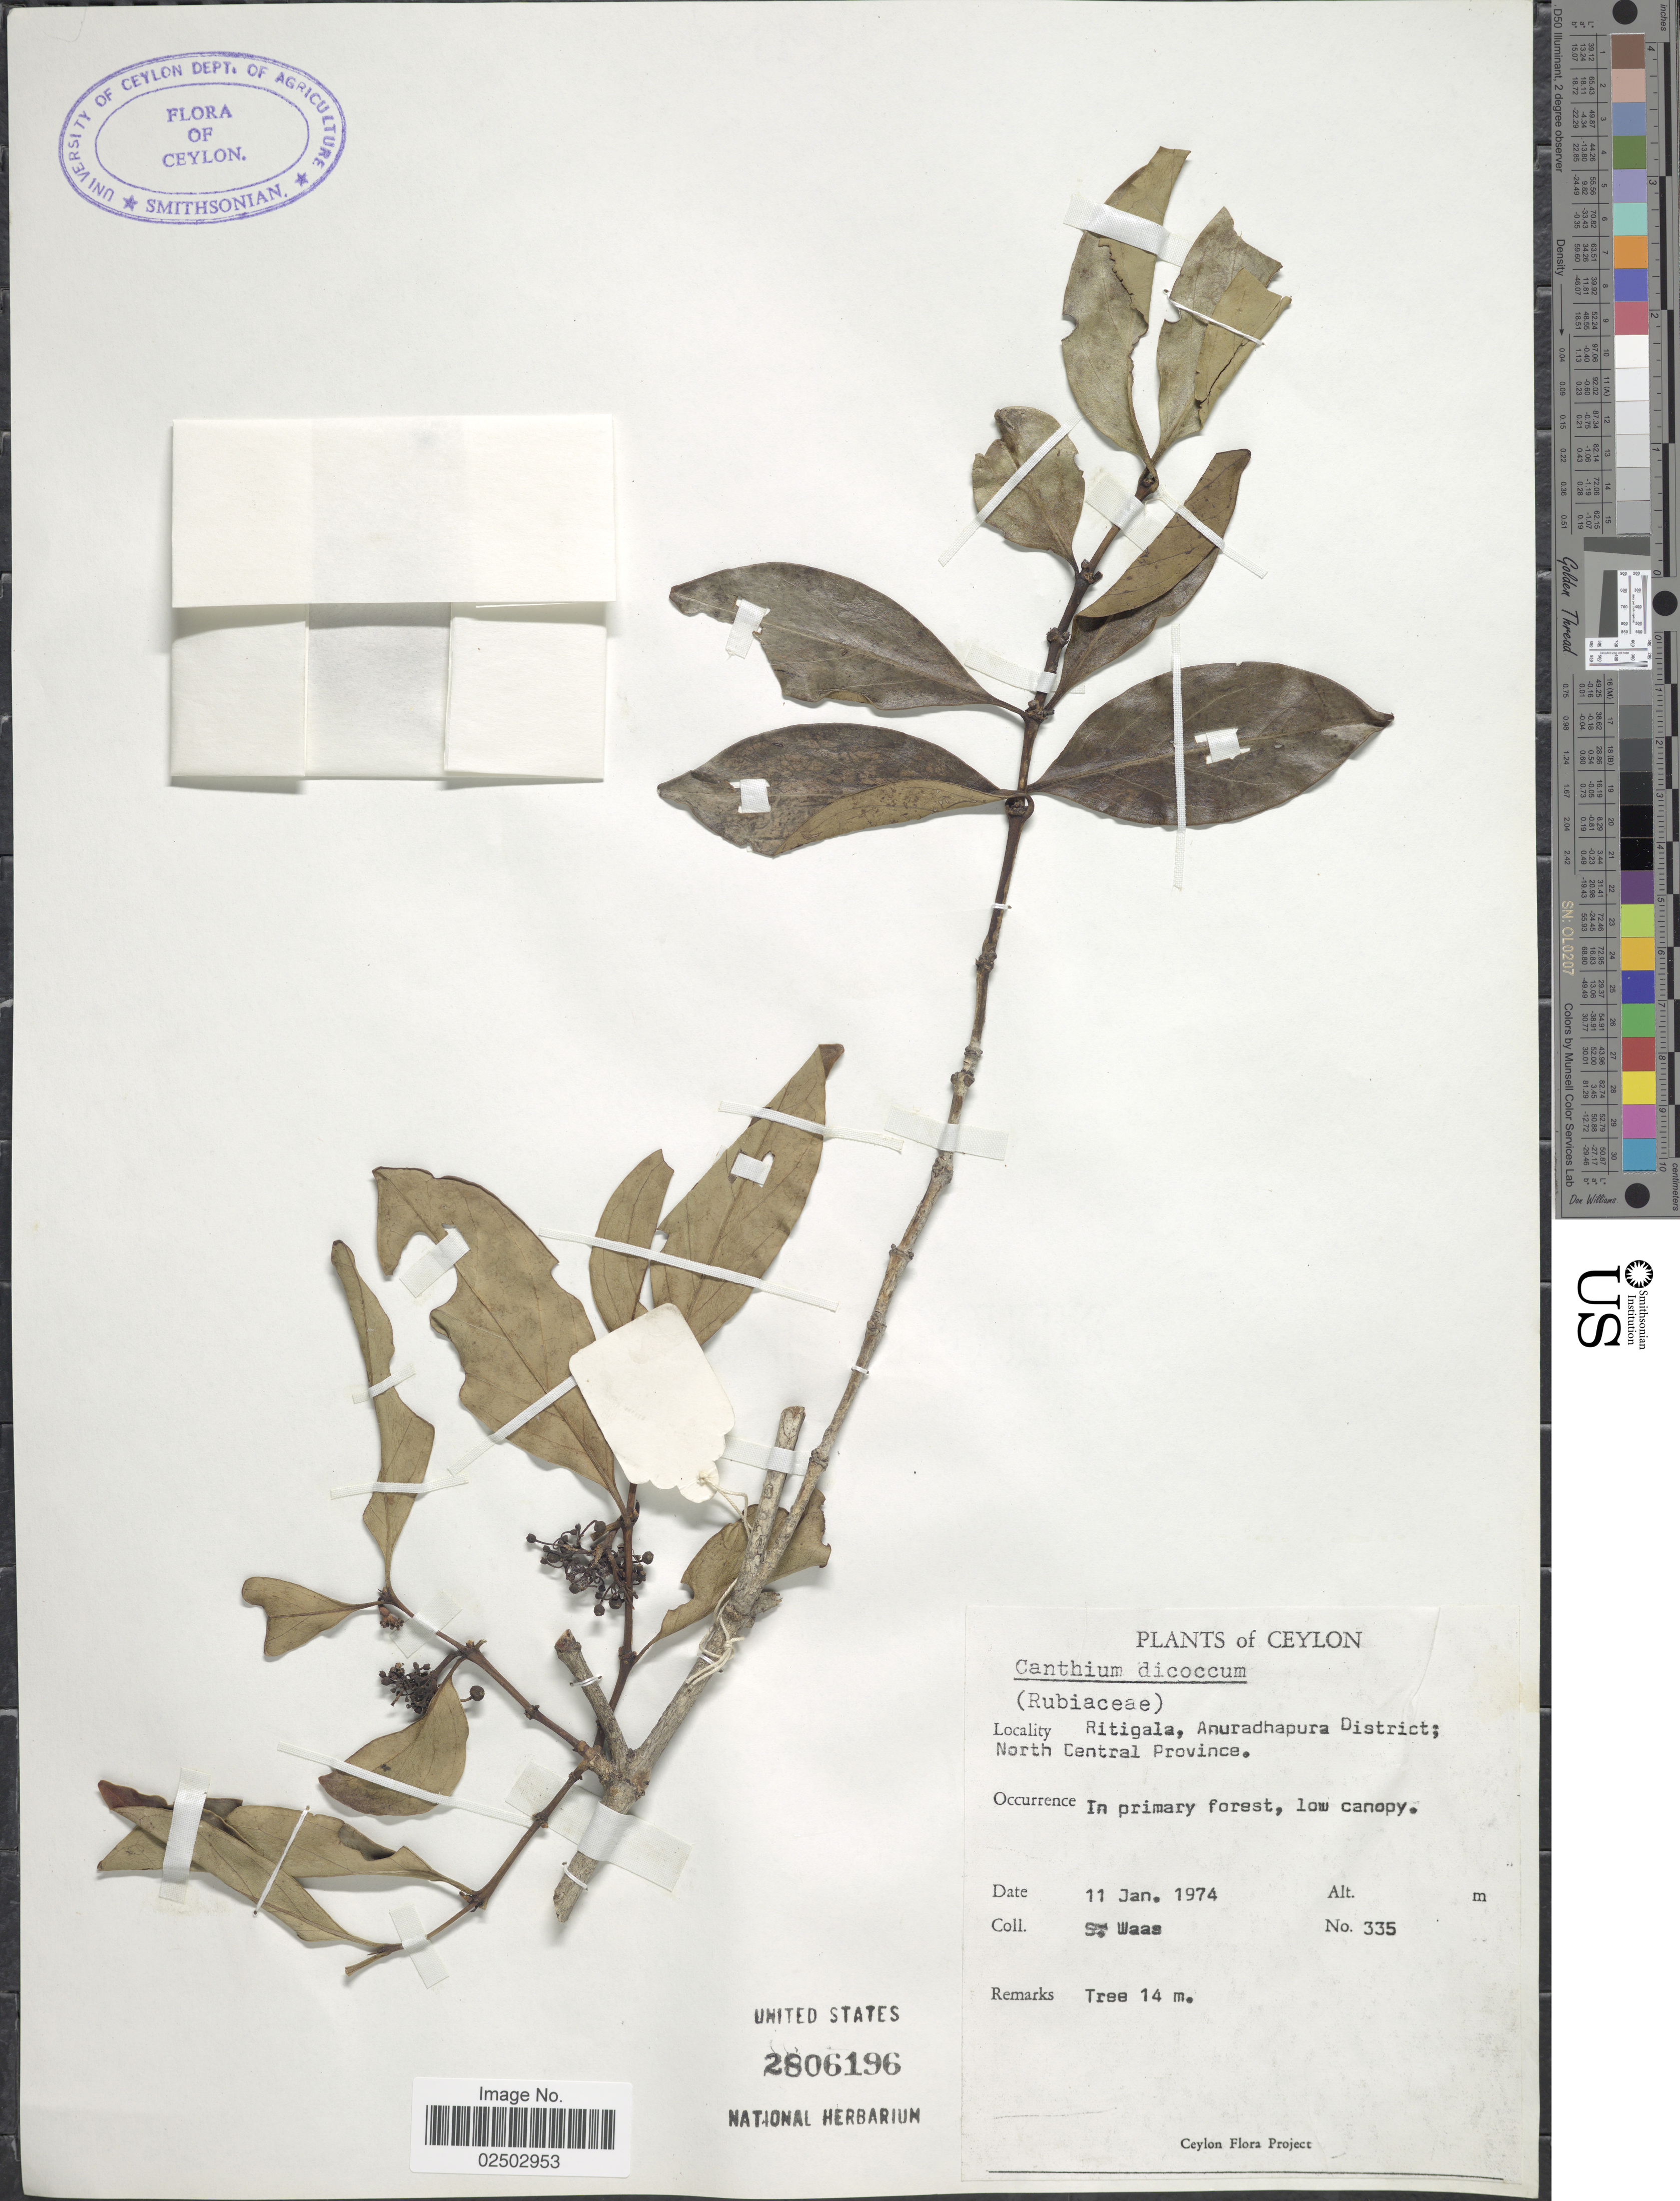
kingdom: Plantae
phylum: Tracheophyta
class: Magnoliopsida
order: Gentianales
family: Rubiaceae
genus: Canthium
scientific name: Canthium dicoccum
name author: (Gaertn.) Merr.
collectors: S. Waas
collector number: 335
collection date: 1974-01-11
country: Sri Lanka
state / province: North Central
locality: Ceylon, Ritigala, Anuradhapura District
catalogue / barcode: US 2806196